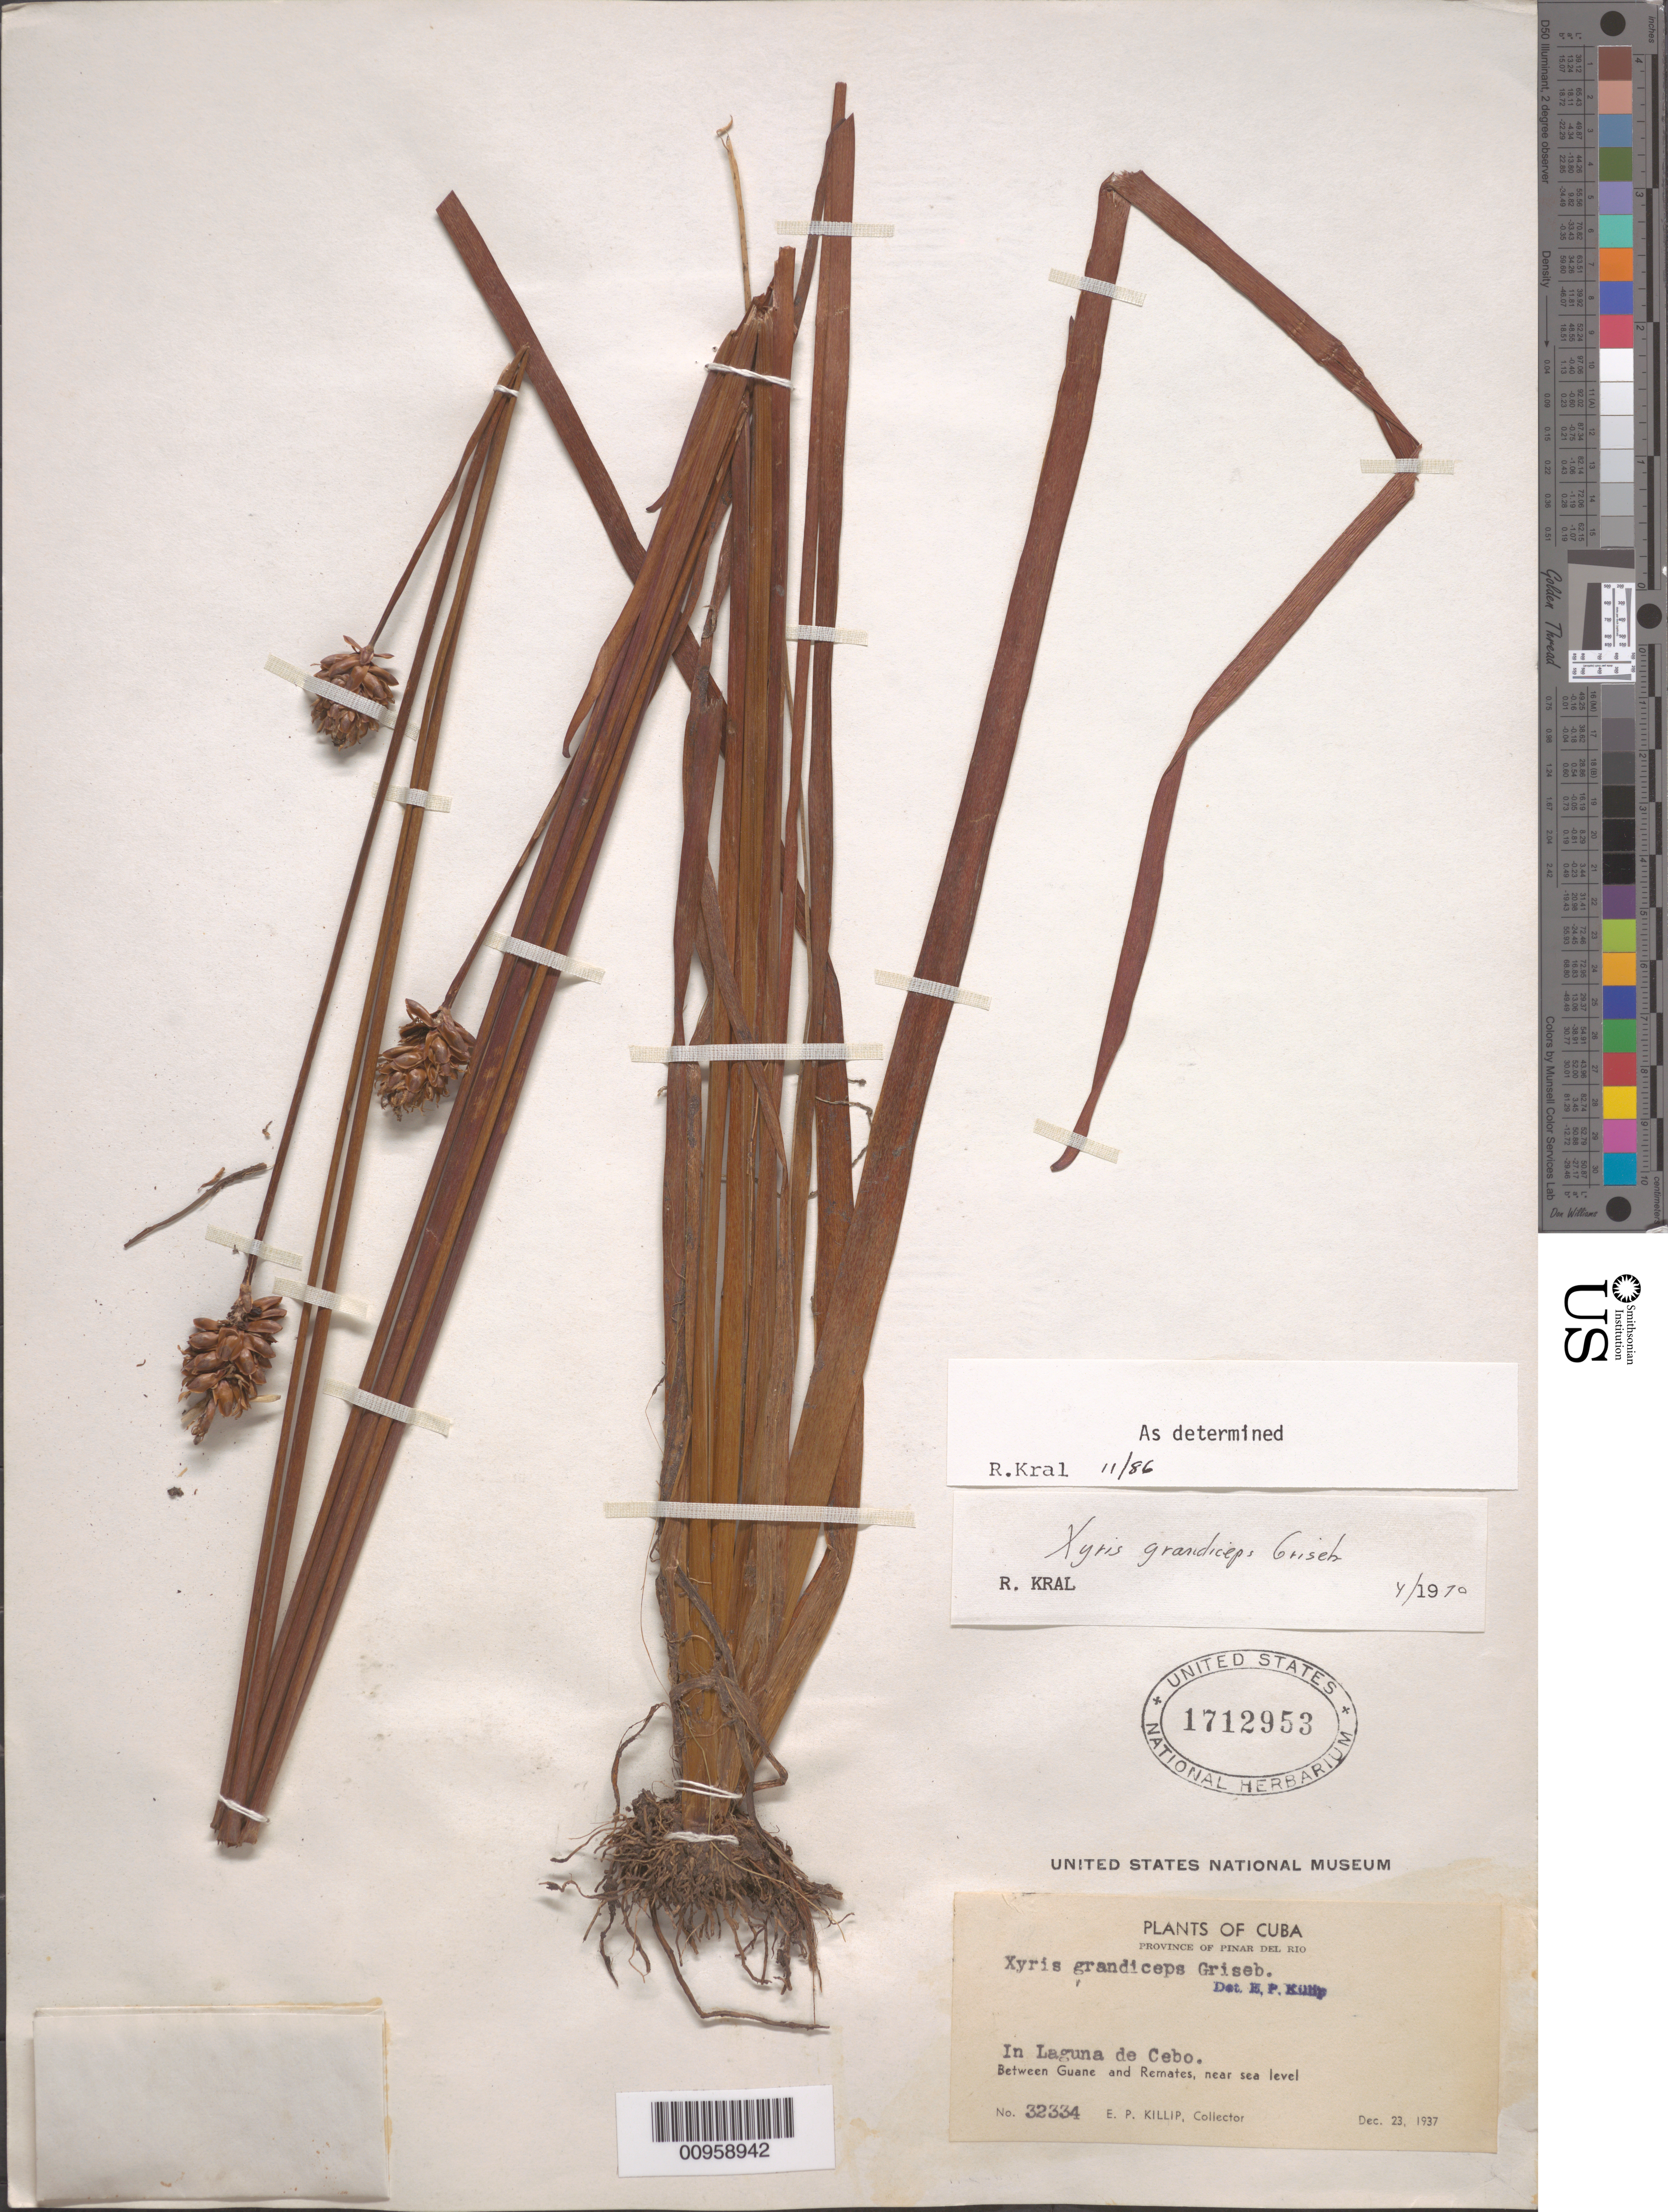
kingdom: Plantae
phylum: Tracheophyta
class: Liliopsida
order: Poales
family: Xyridaceae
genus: Xyris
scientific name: Xyris grandiceps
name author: Griseb.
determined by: Kral, Robert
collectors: E. P. Killip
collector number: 32334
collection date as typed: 23 Dec 1937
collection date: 1937-12-23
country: Cuba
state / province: Pinar del Rio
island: Cuba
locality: Between Guane and Remates, in Laguna de Cebo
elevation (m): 0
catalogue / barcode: US 1712953